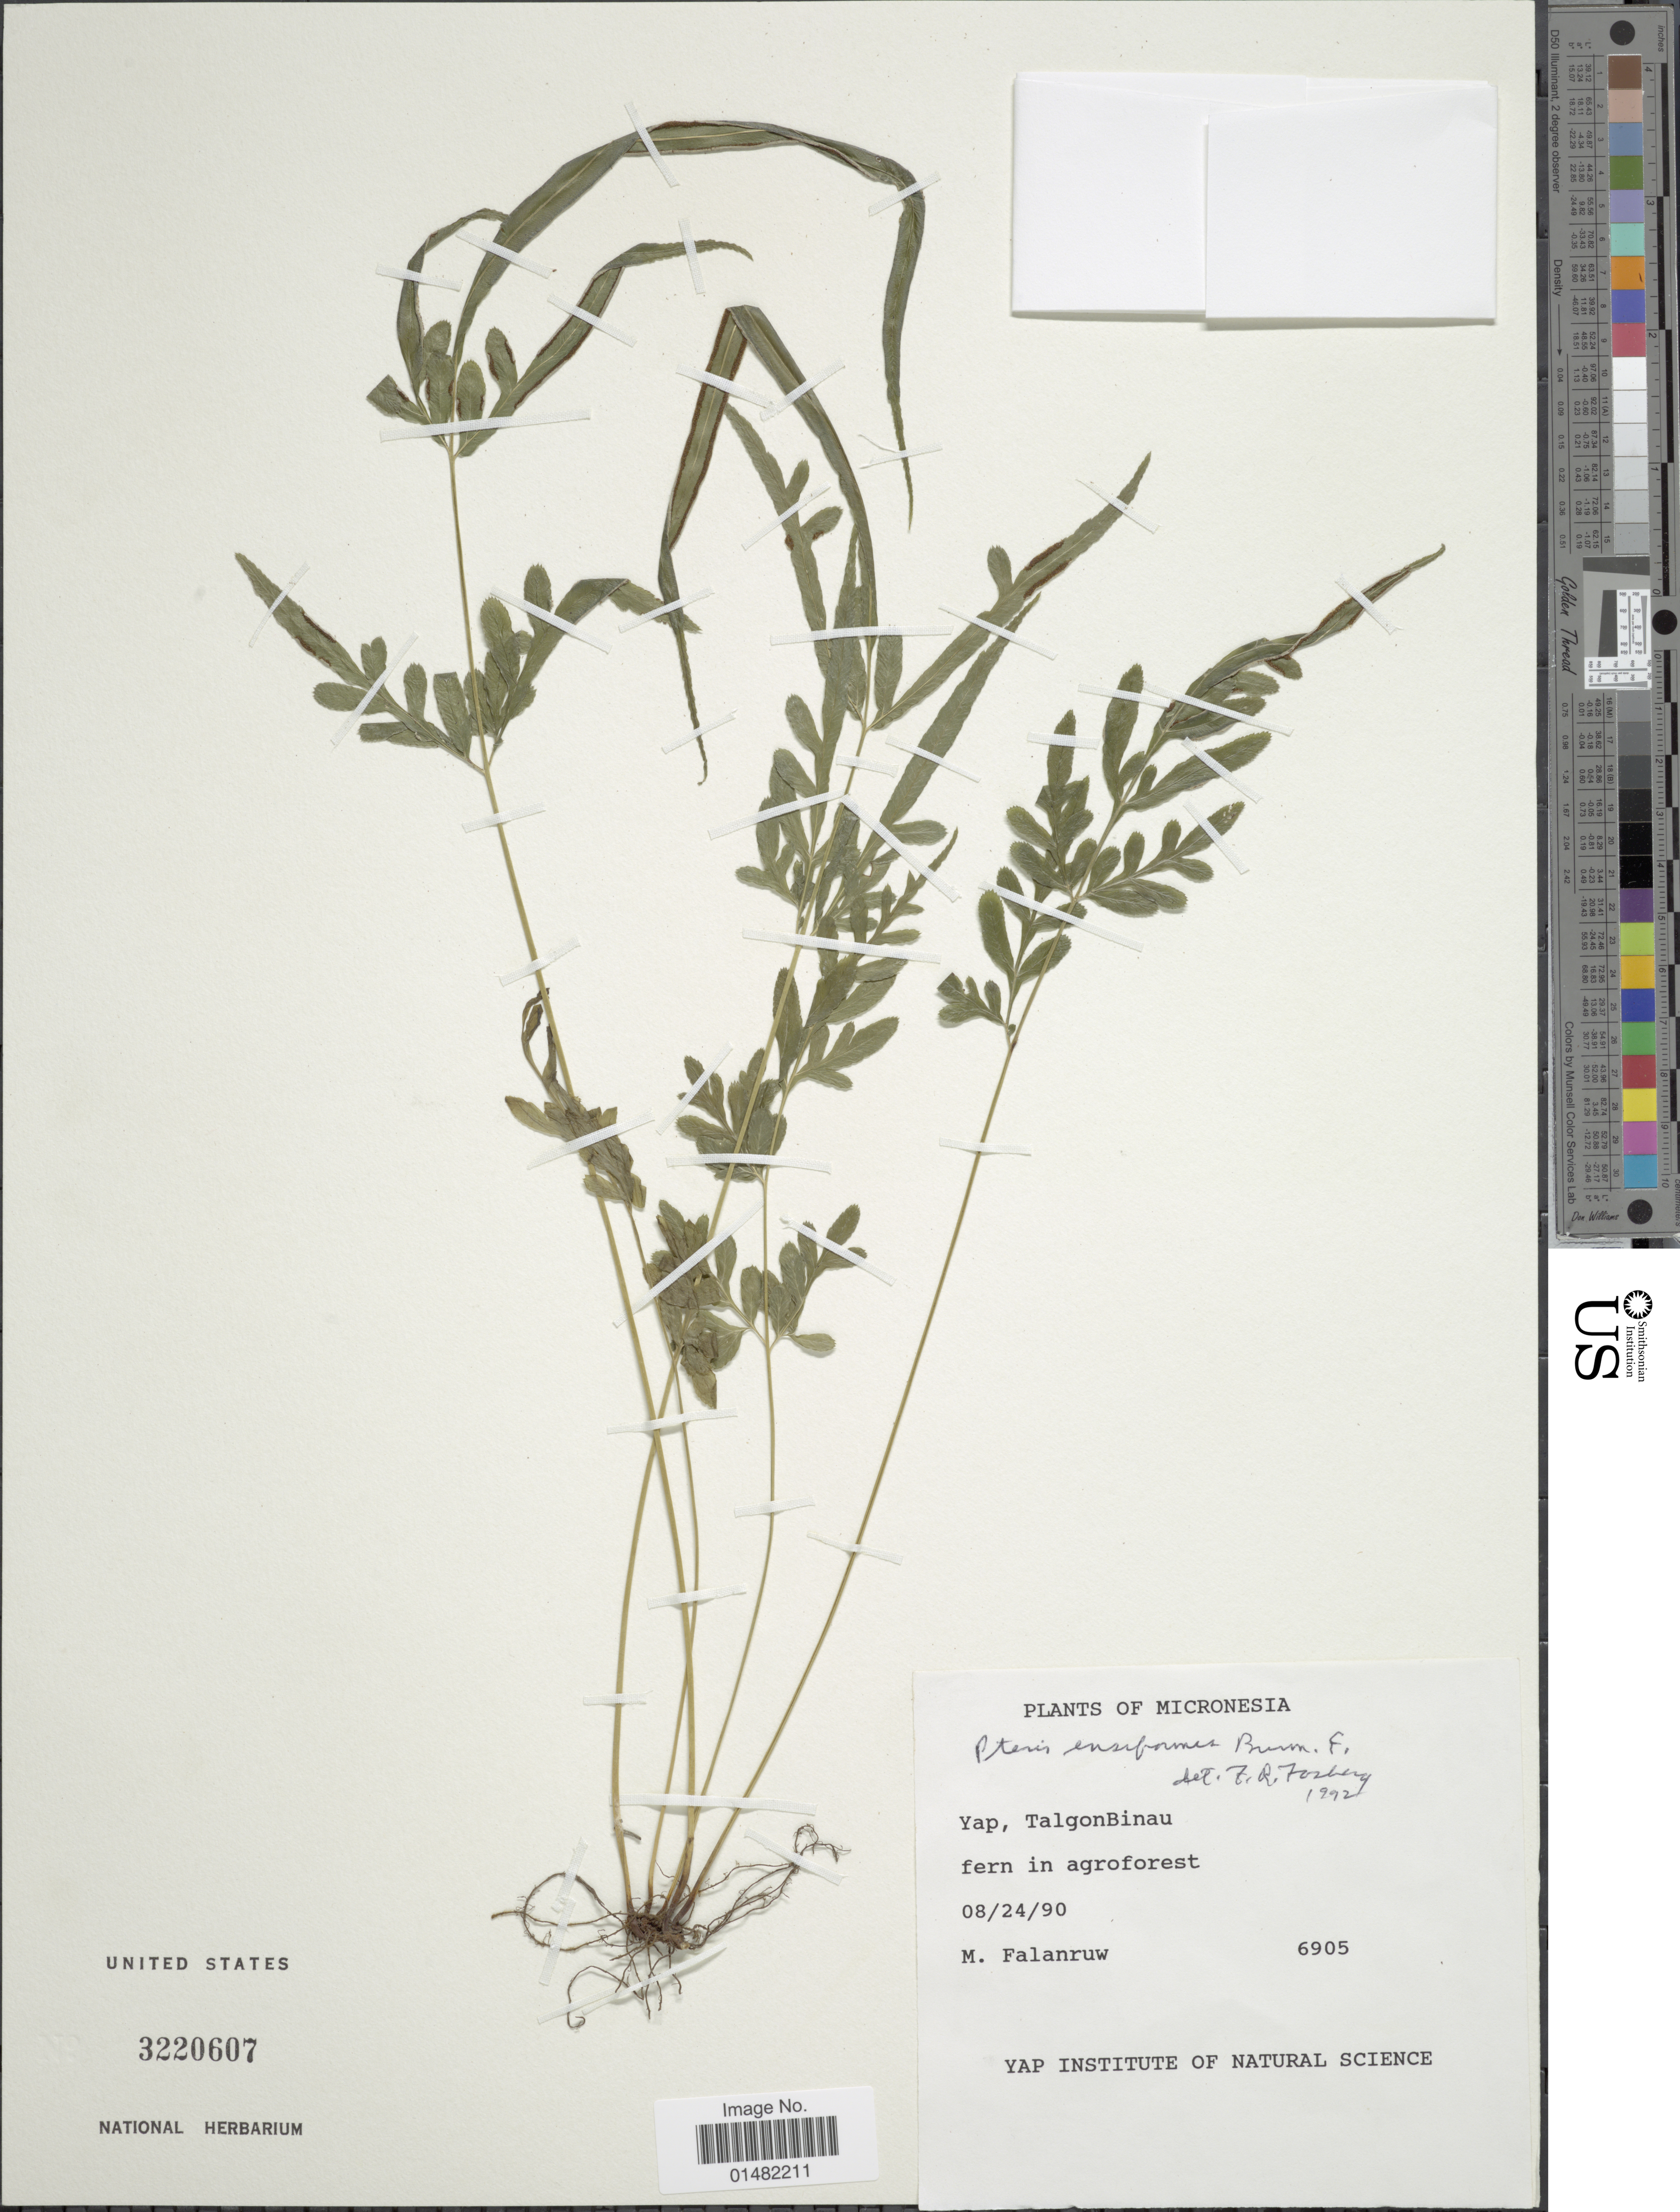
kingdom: Plantae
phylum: Tracheophyta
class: Polypodiopsida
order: Polypodiales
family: Pteridaceae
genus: Pteris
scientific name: Pteris ensiformis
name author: Burm. f.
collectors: M. Falanruw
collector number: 6905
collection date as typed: Transcribed d/m/y: 24/8/90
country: Micronesia, Federated States of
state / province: Yap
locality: TalgonBinau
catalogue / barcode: US 3220607